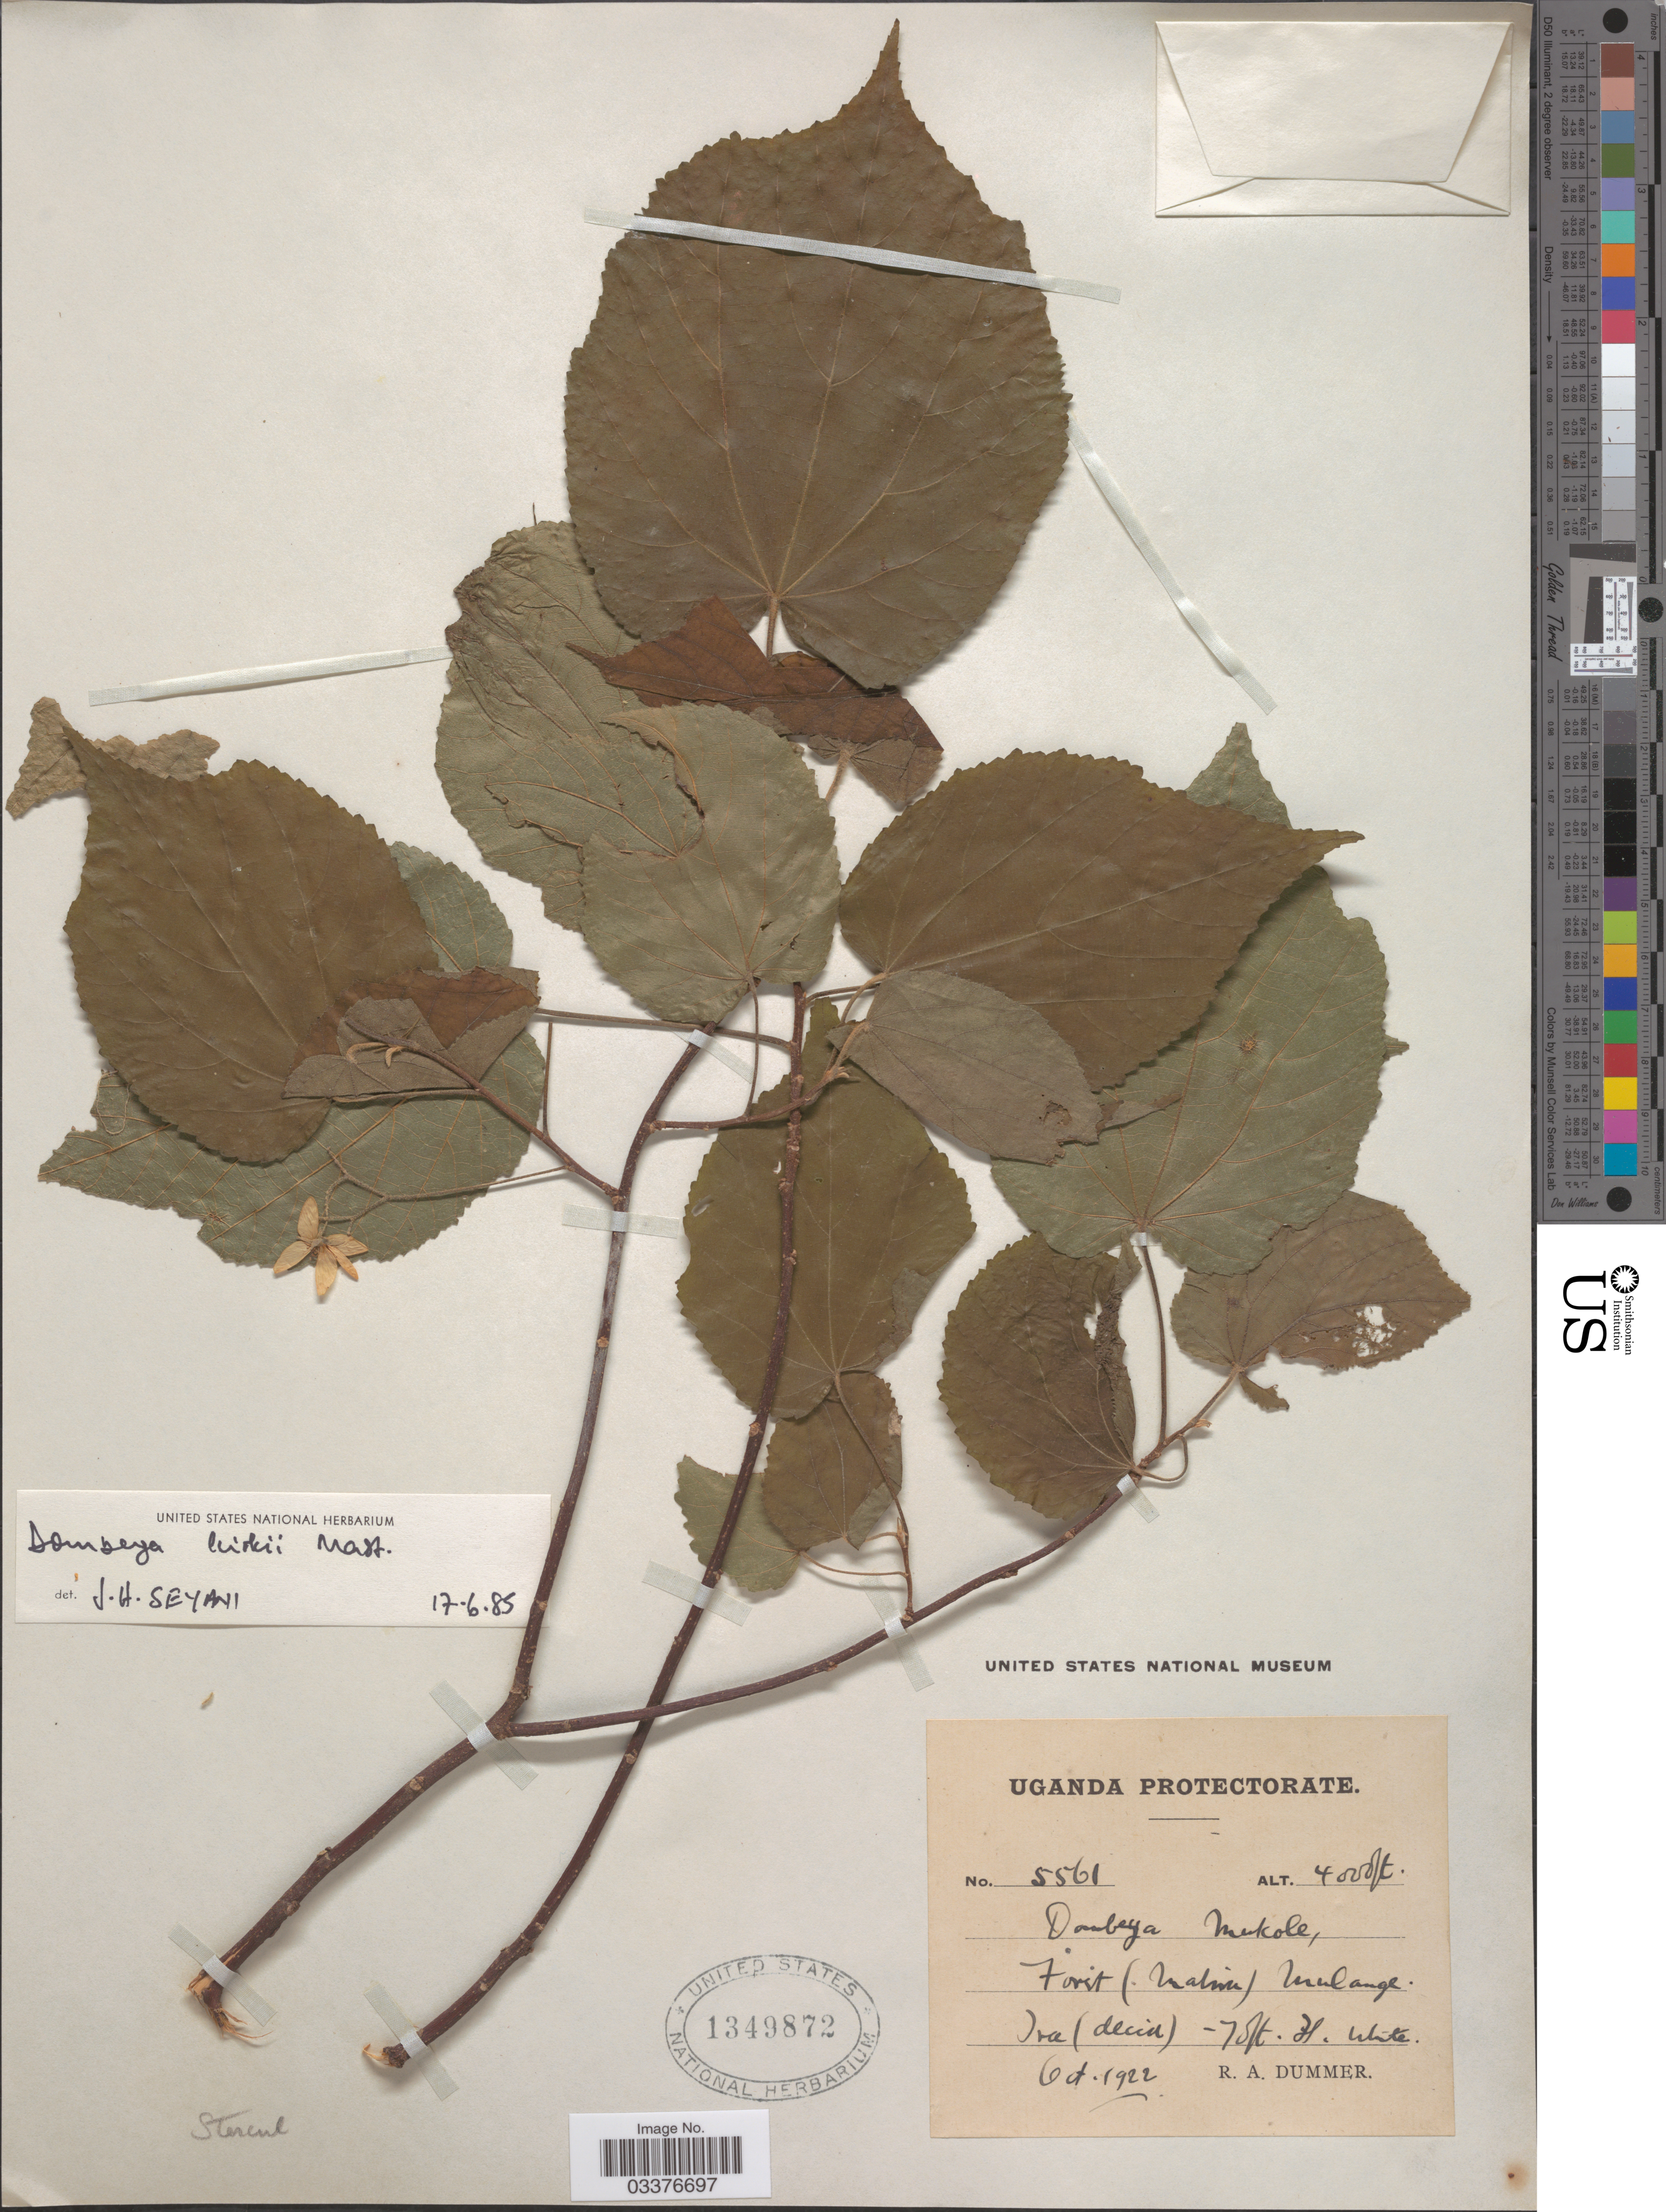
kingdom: Plantae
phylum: Tracheophyta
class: Magnoliopsida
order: Malvales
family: Malvaceae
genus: Dombeya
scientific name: Dombeya kirkii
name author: Mast.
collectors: R. Dümmer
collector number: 5561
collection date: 1922-10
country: Uganda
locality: Uganda Protectorate. Foret (Mabira) Mulange.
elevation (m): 1219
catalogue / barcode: US 1349872